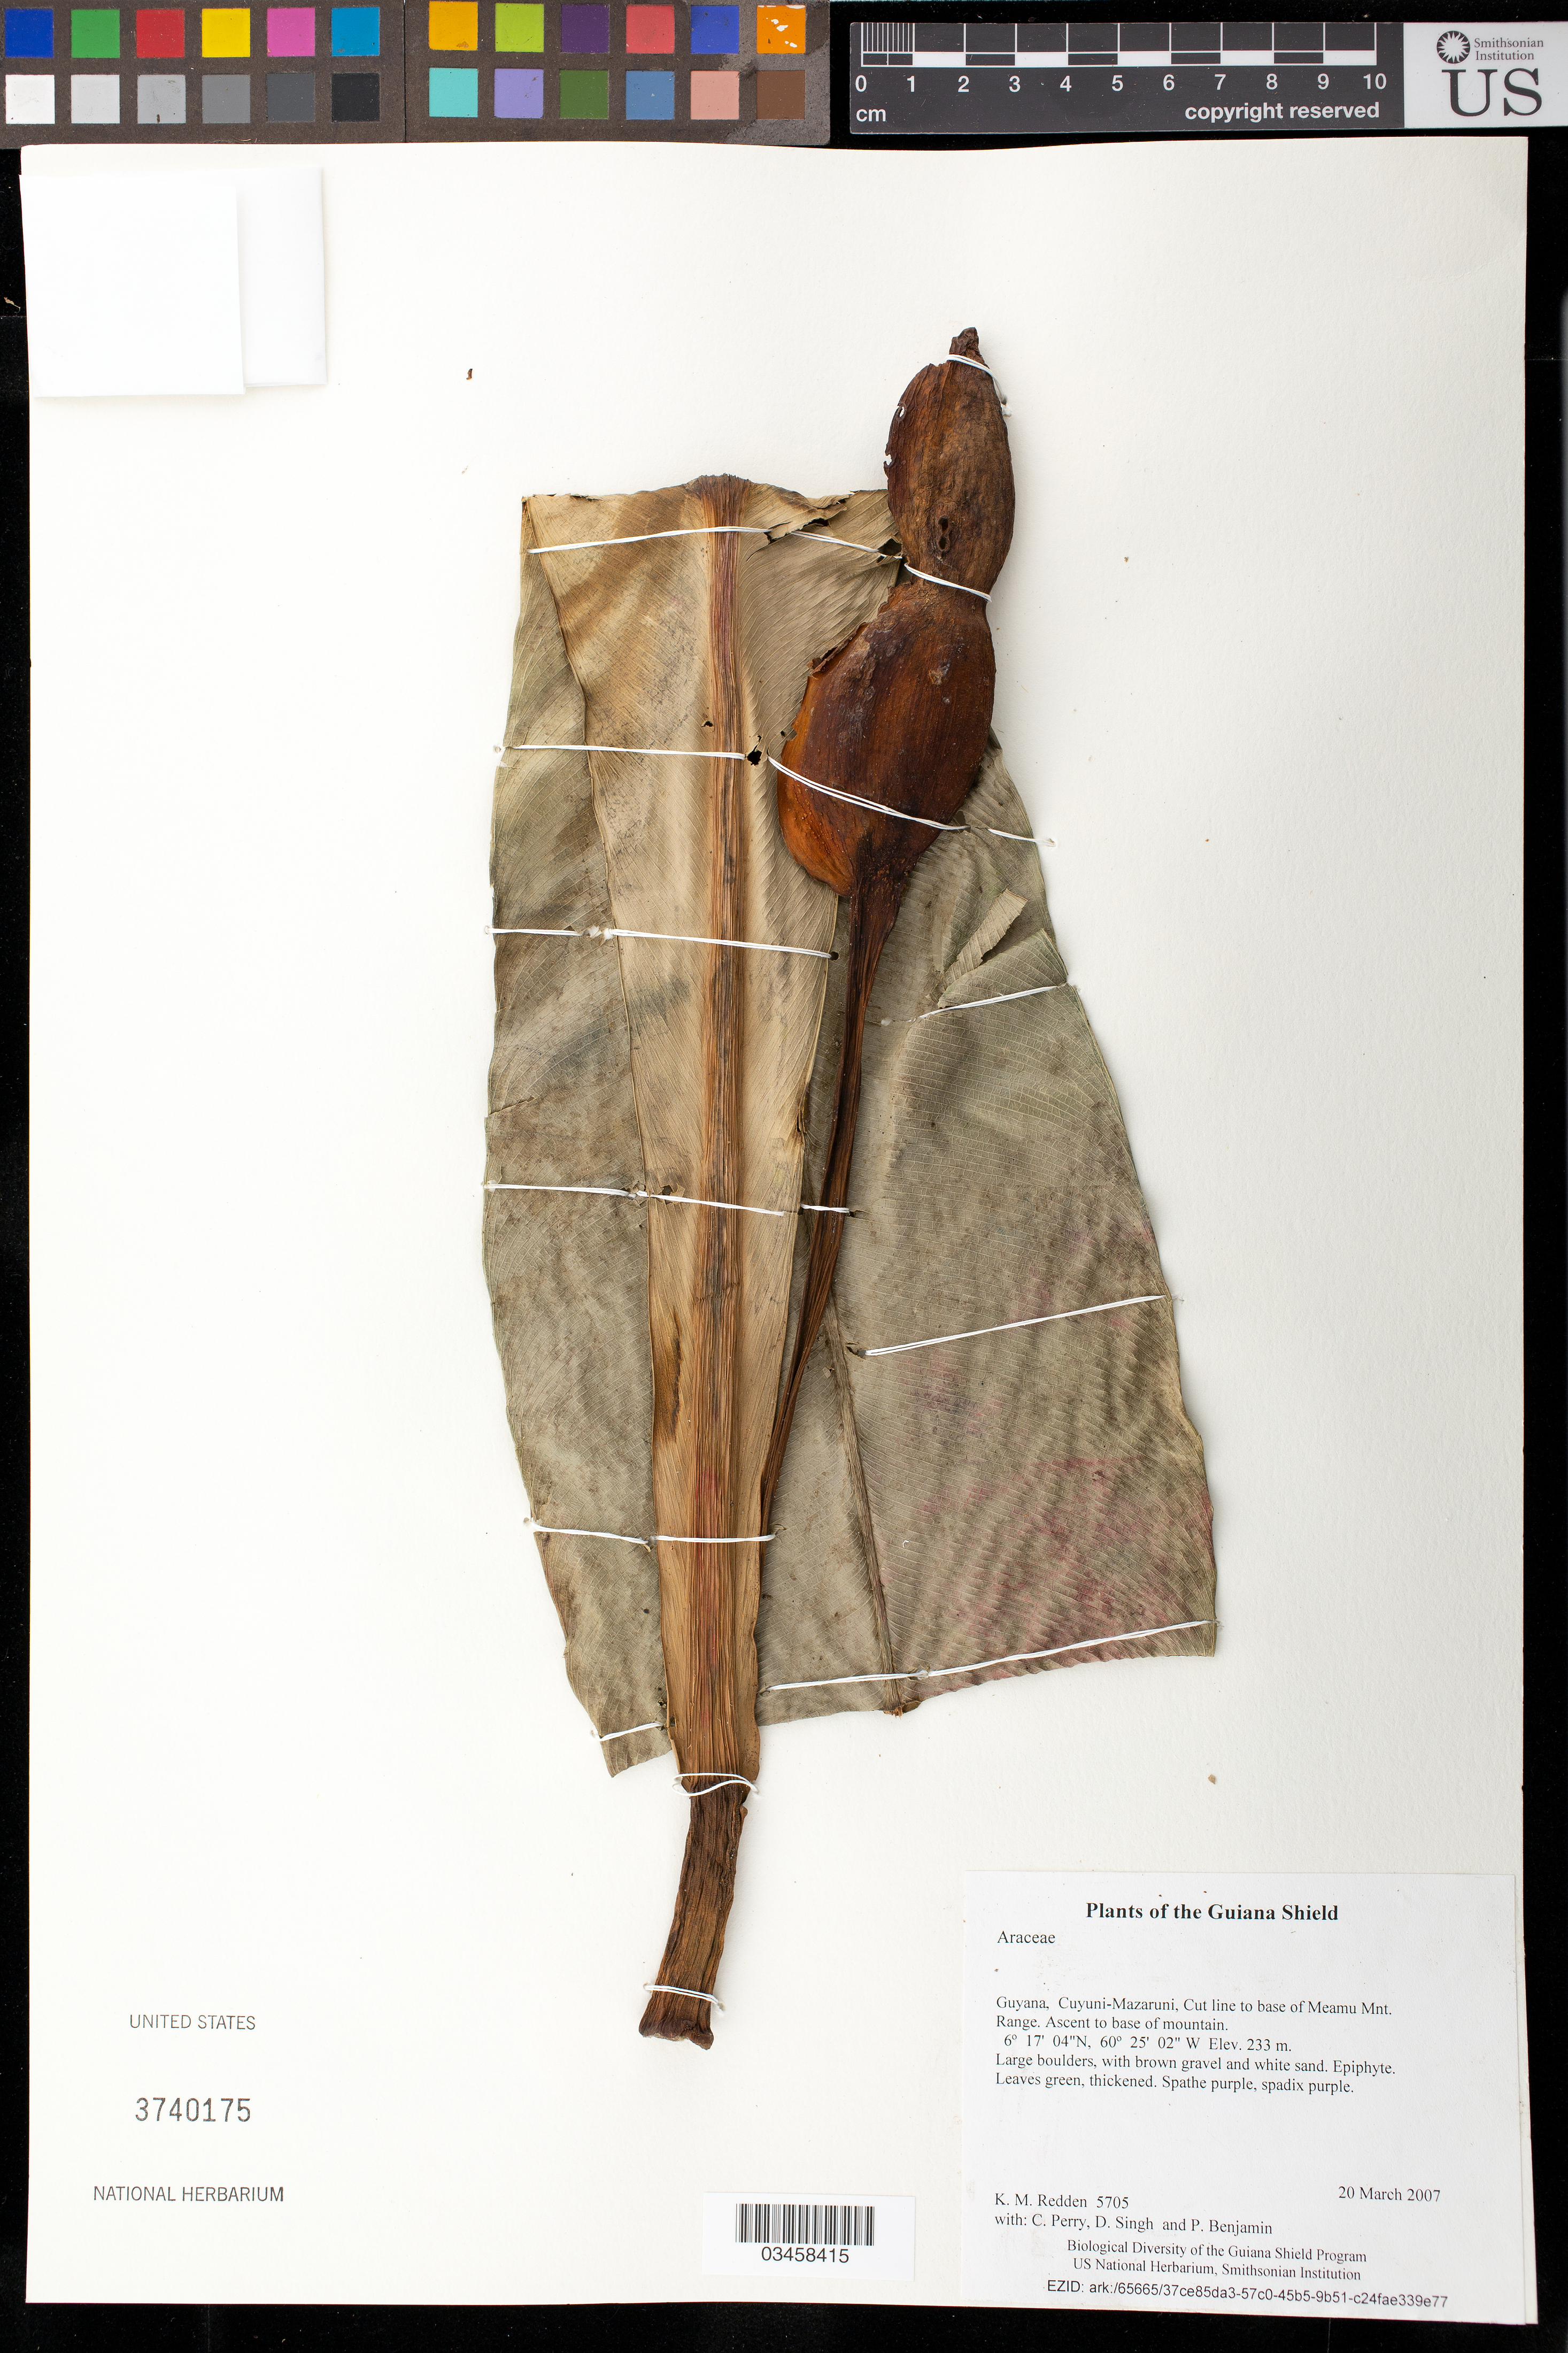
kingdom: Plantae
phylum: Tracheophyta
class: Liliopsida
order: Alismatales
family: Araceae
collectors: K. M. Redden, C. Perry, D. Singh & P. Benjamin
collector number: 5705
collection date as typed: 20 March 2007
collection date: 2007-03-20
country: Guyana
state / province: Cuyuni-Mazaruni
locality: Cut line to base of Meamu Mnt. Range. Ascent to base of mountain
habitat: Large boulders, with brown gravel and white sand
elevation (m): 233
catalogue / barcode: US 3740175